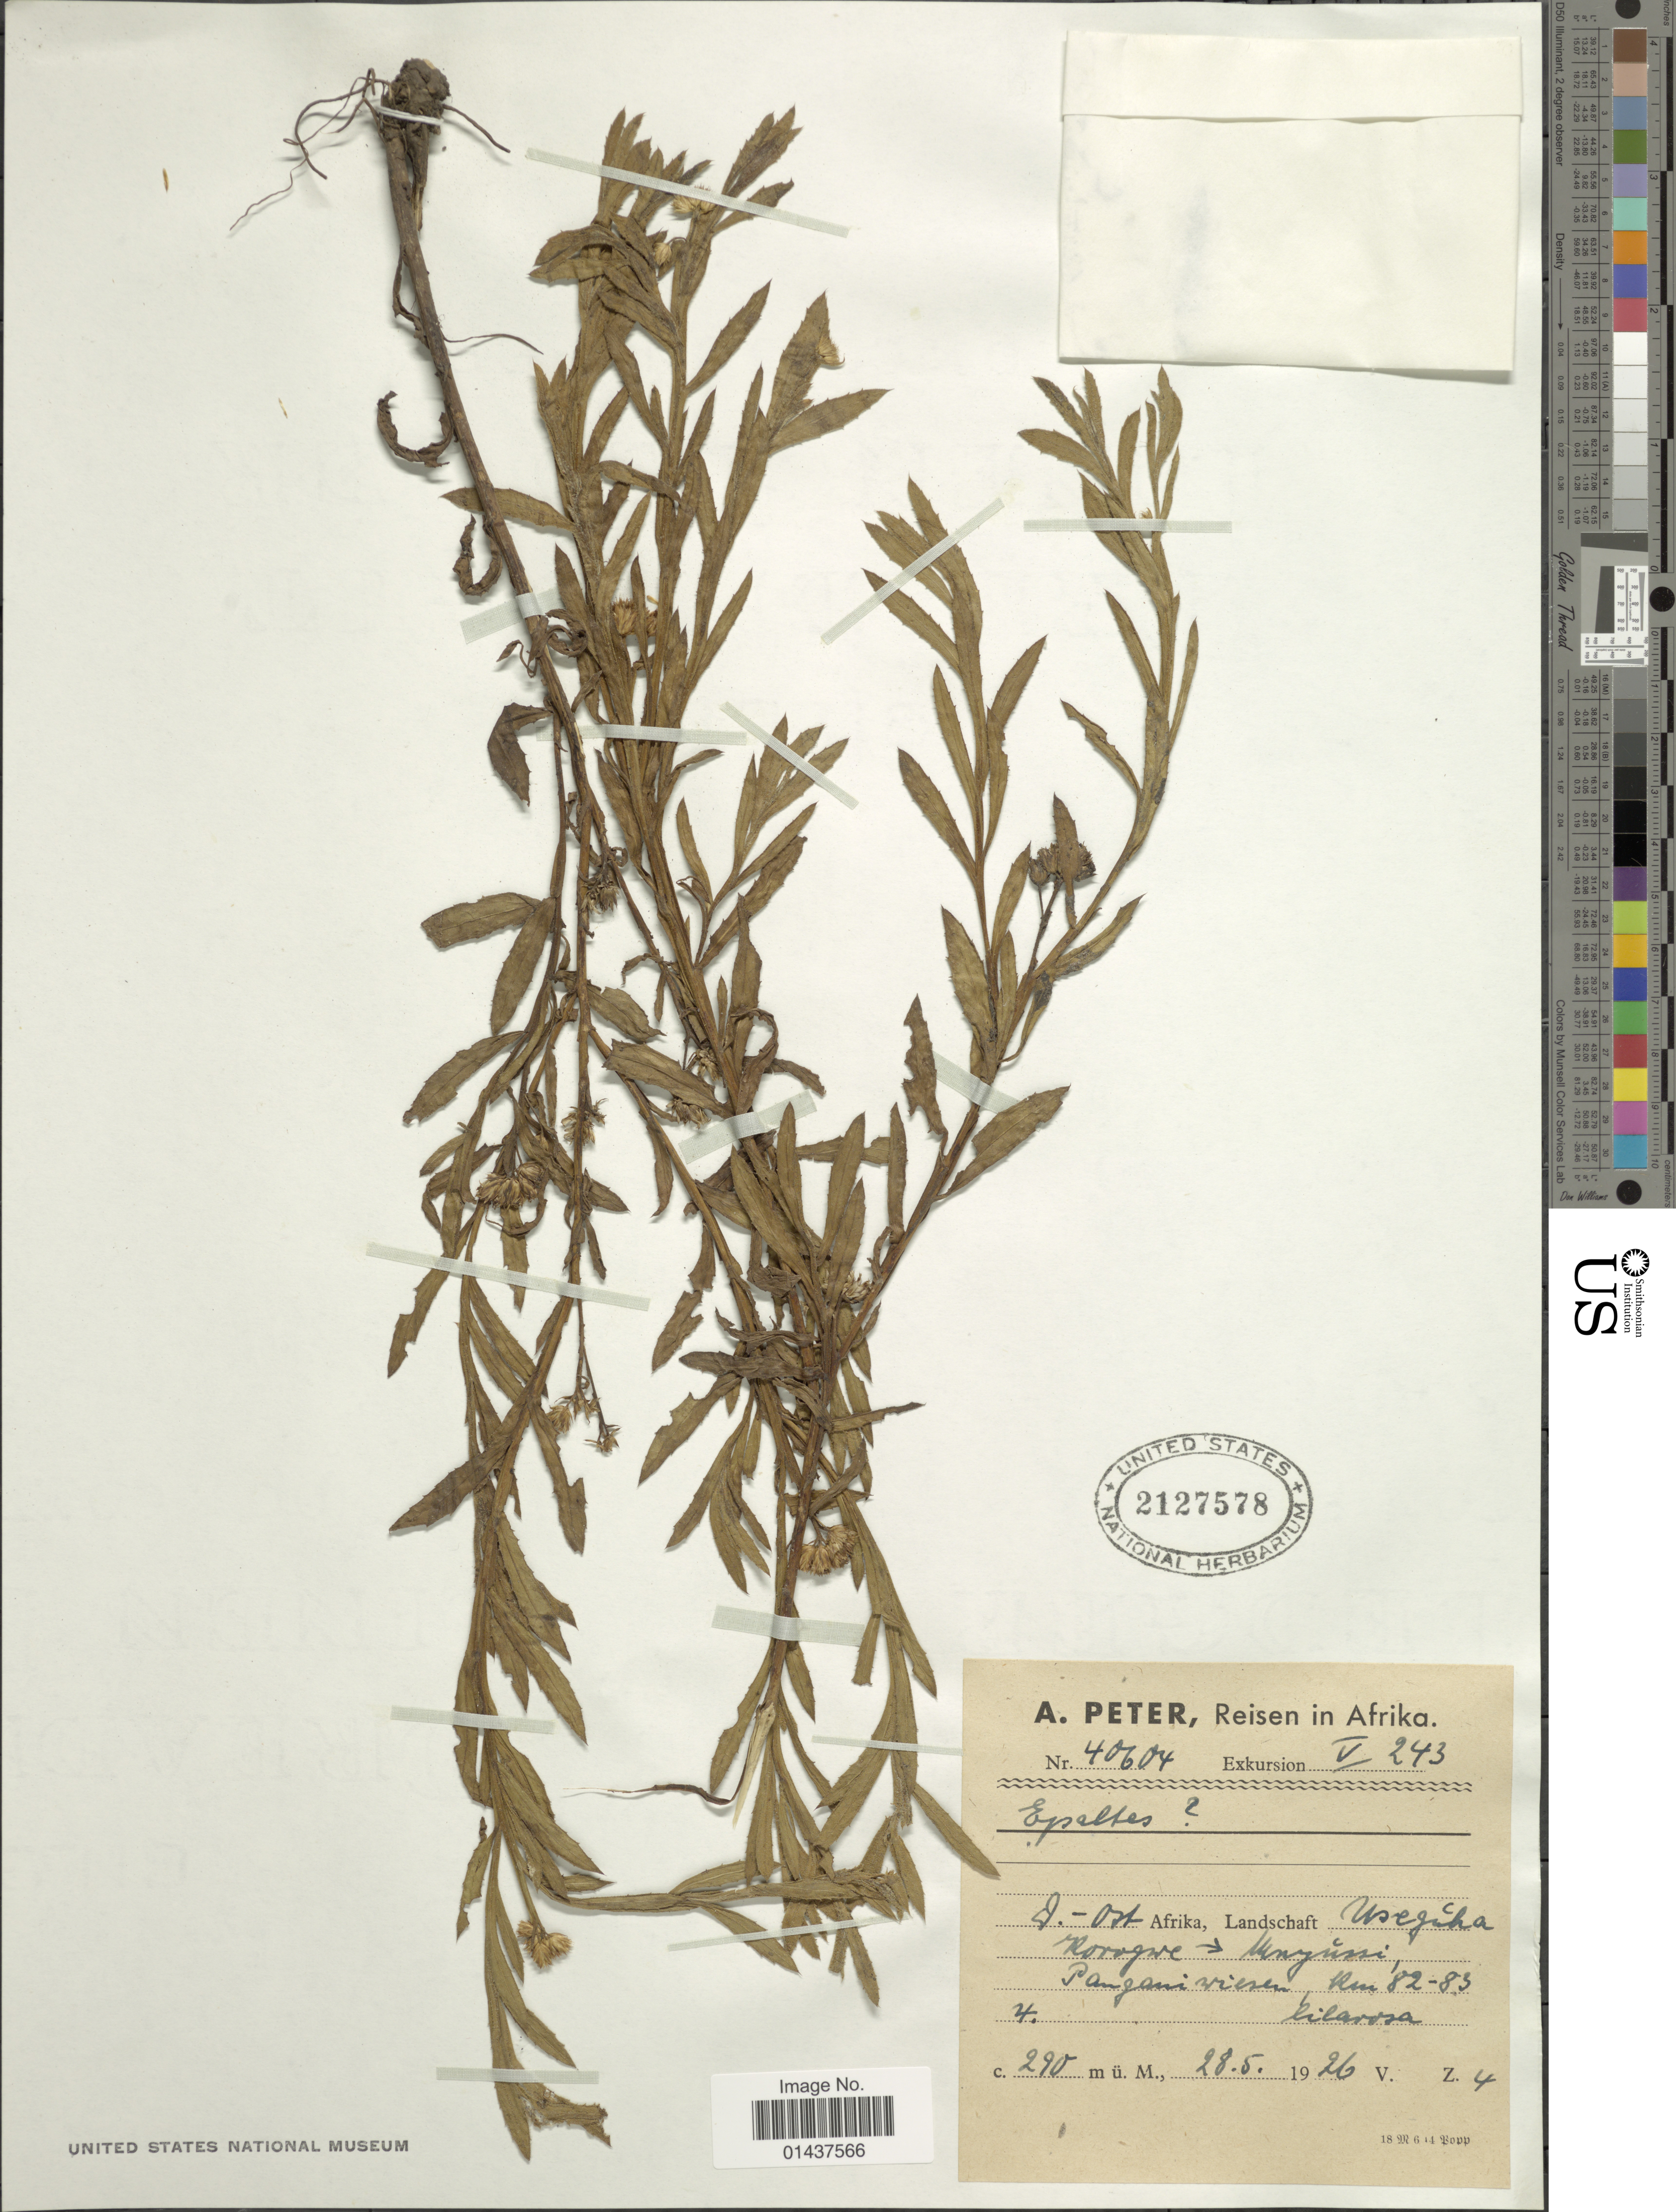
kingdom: Plantae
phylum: Tracheophyta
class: Magnoliopsida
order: Asterales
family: Asteraceae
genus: Epaltes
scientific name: Epaltes sp.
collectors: A. Peter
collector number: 40604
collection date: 1926-05-28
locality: D-Ost Afrika, landschaft Useguha [illegible text]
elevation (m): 270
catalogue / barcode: US 2127578